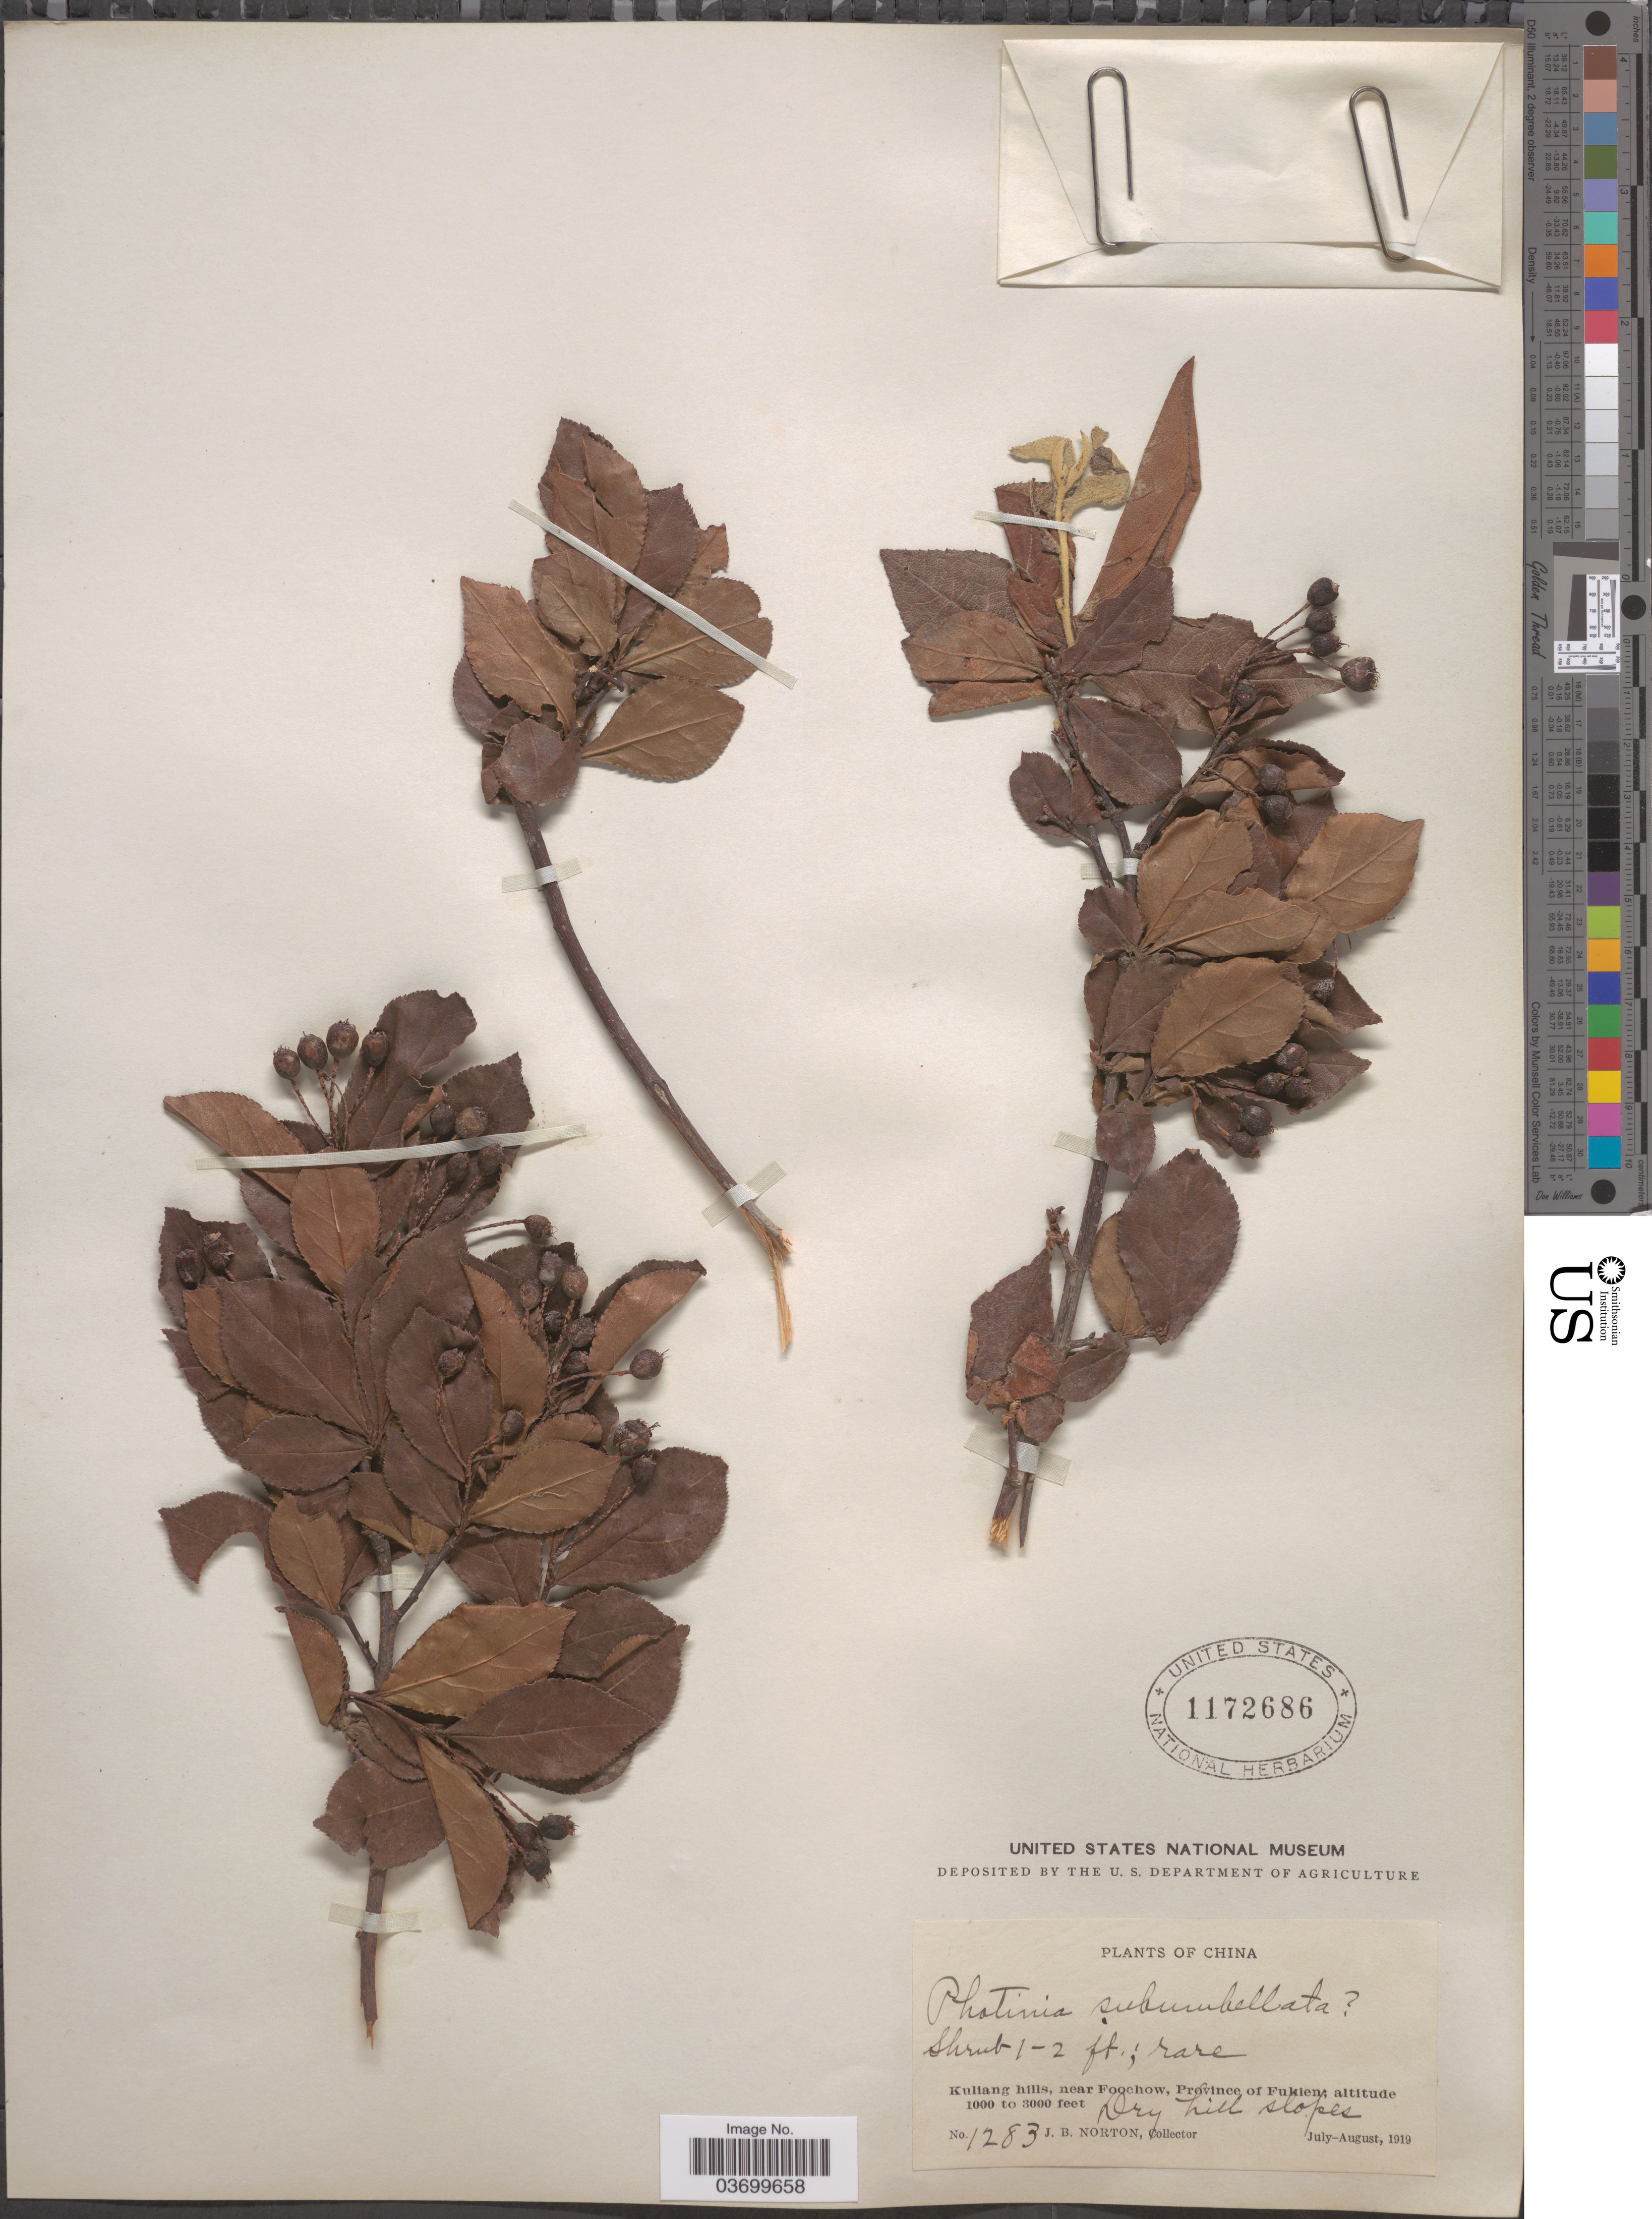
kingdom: Plantae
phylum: Tracheophyta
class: Magnoliopsida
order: Rosales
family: Rosaceae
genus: Photinia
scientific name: Photinia subumbellata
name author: Rehder & E.H. Wilson in Sarg.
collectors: J. B. Norton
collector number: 1283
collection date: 1919-07/1919-08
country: China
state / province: Fujian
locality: Kuliang hills, near Foochow, Province of Fukien.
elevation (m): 305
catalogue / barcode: US 1172686